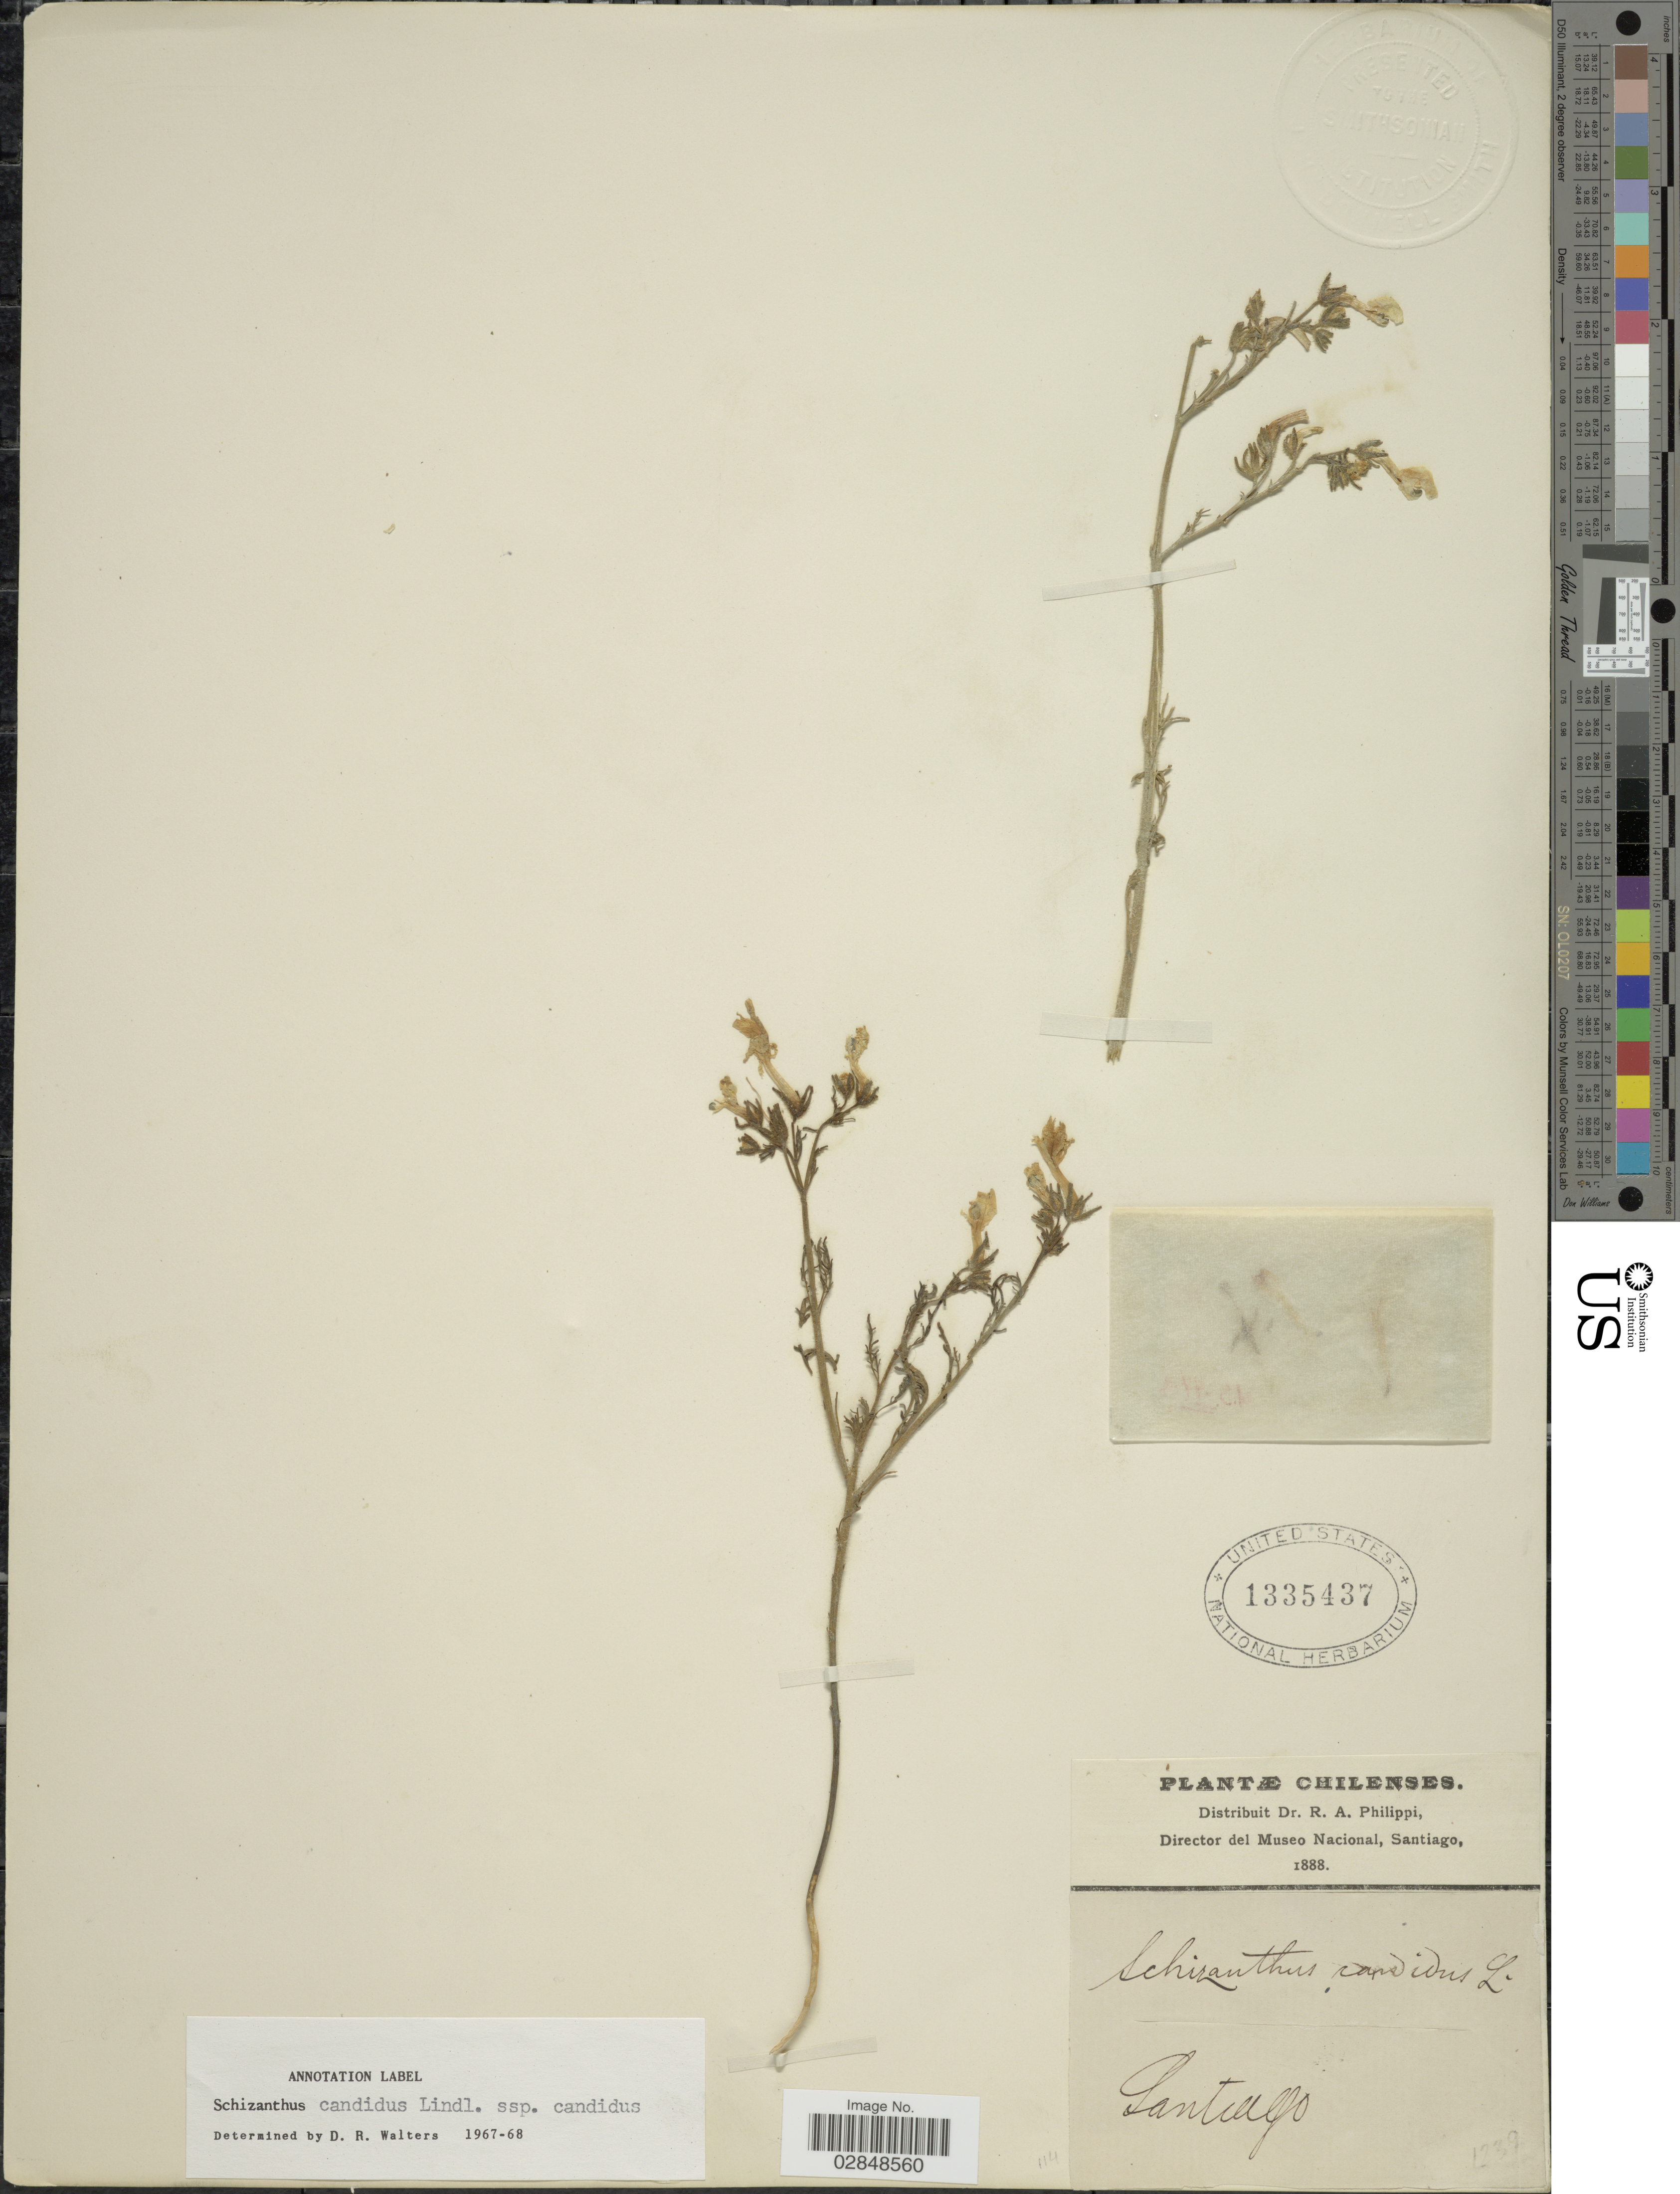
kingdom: Plantae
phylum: Tracheophyta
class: Magnoliopsida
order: Solanales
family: Solanaceae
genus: Schizanthus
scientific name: Schizanthus candidus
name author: Lindl.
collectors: R. A. Philippi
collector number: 1239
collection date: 1888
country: Chile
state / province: Región Metropolitana (RM)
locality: Santiago.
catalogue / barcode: US 1335437